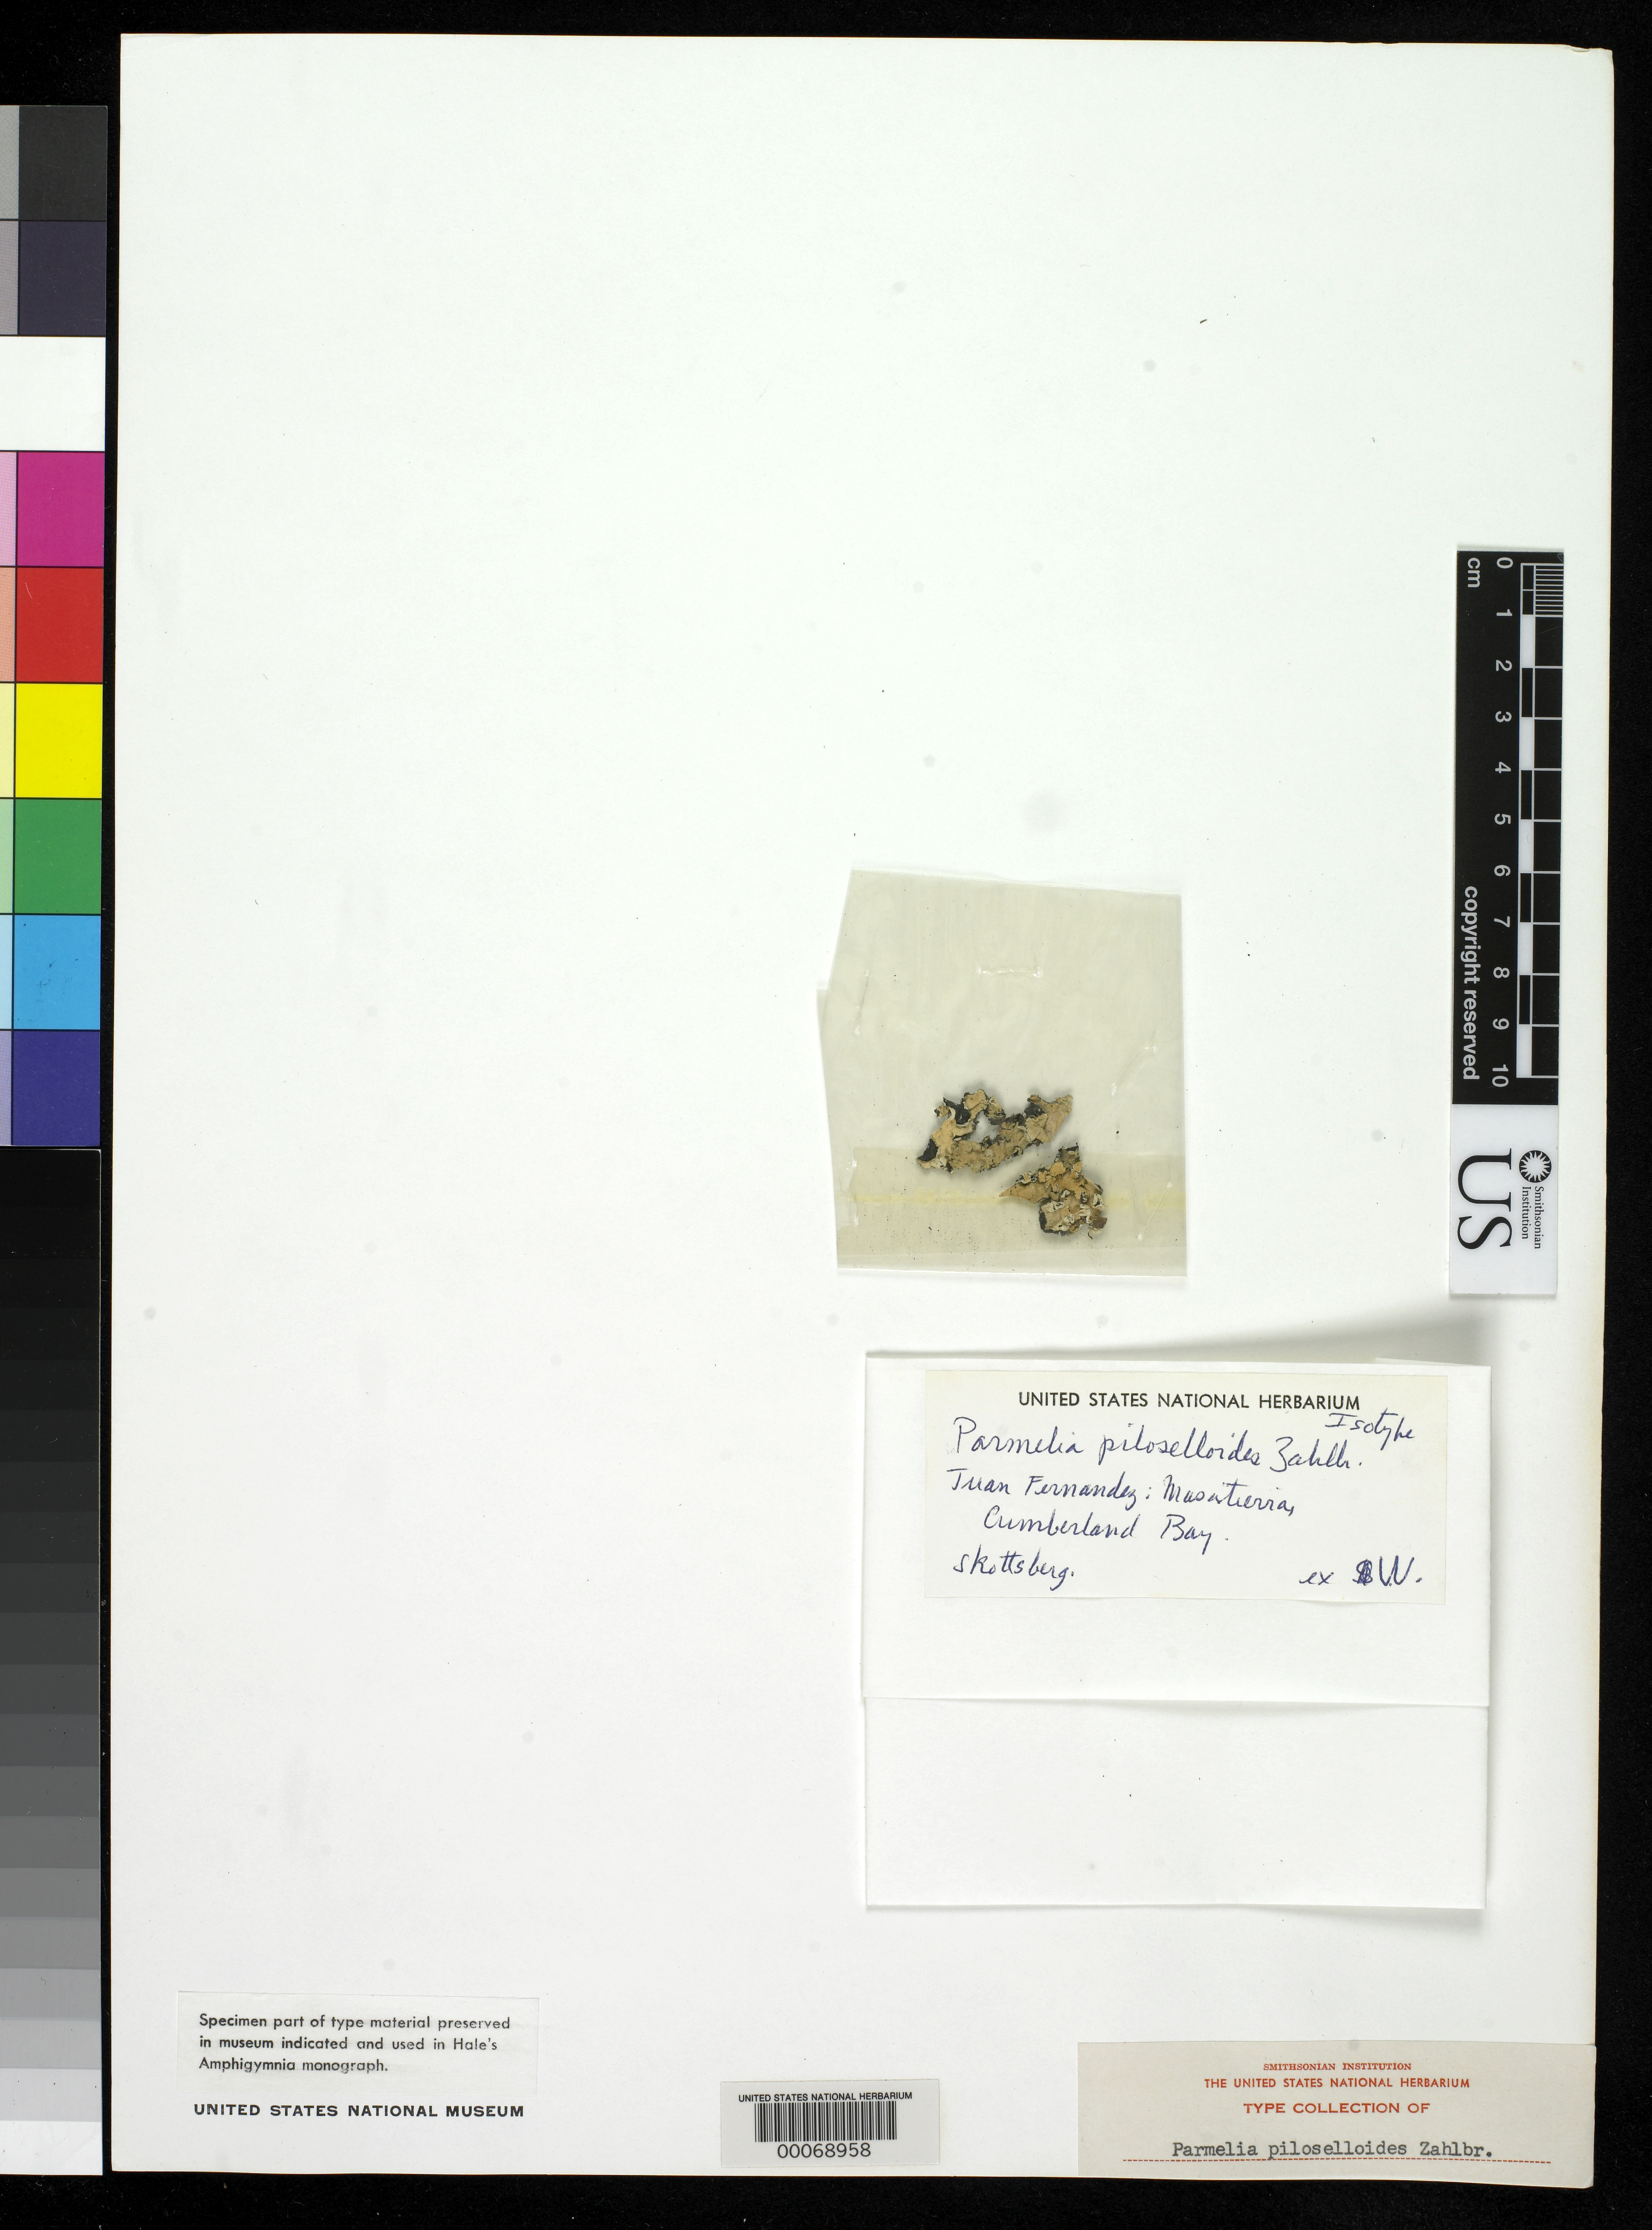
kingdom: Fungi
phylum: Ascomycota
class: Lecanoromycetes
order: Lecanorales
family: Parmeliaceae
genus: Parmelia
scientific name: Parmelia piloselloides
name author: Zahlbr.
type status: Isotype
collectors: C. Skottsberg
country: Chile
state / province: Valparaíso (V)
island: Isla Más a Tierra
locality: Cumberland Bay.